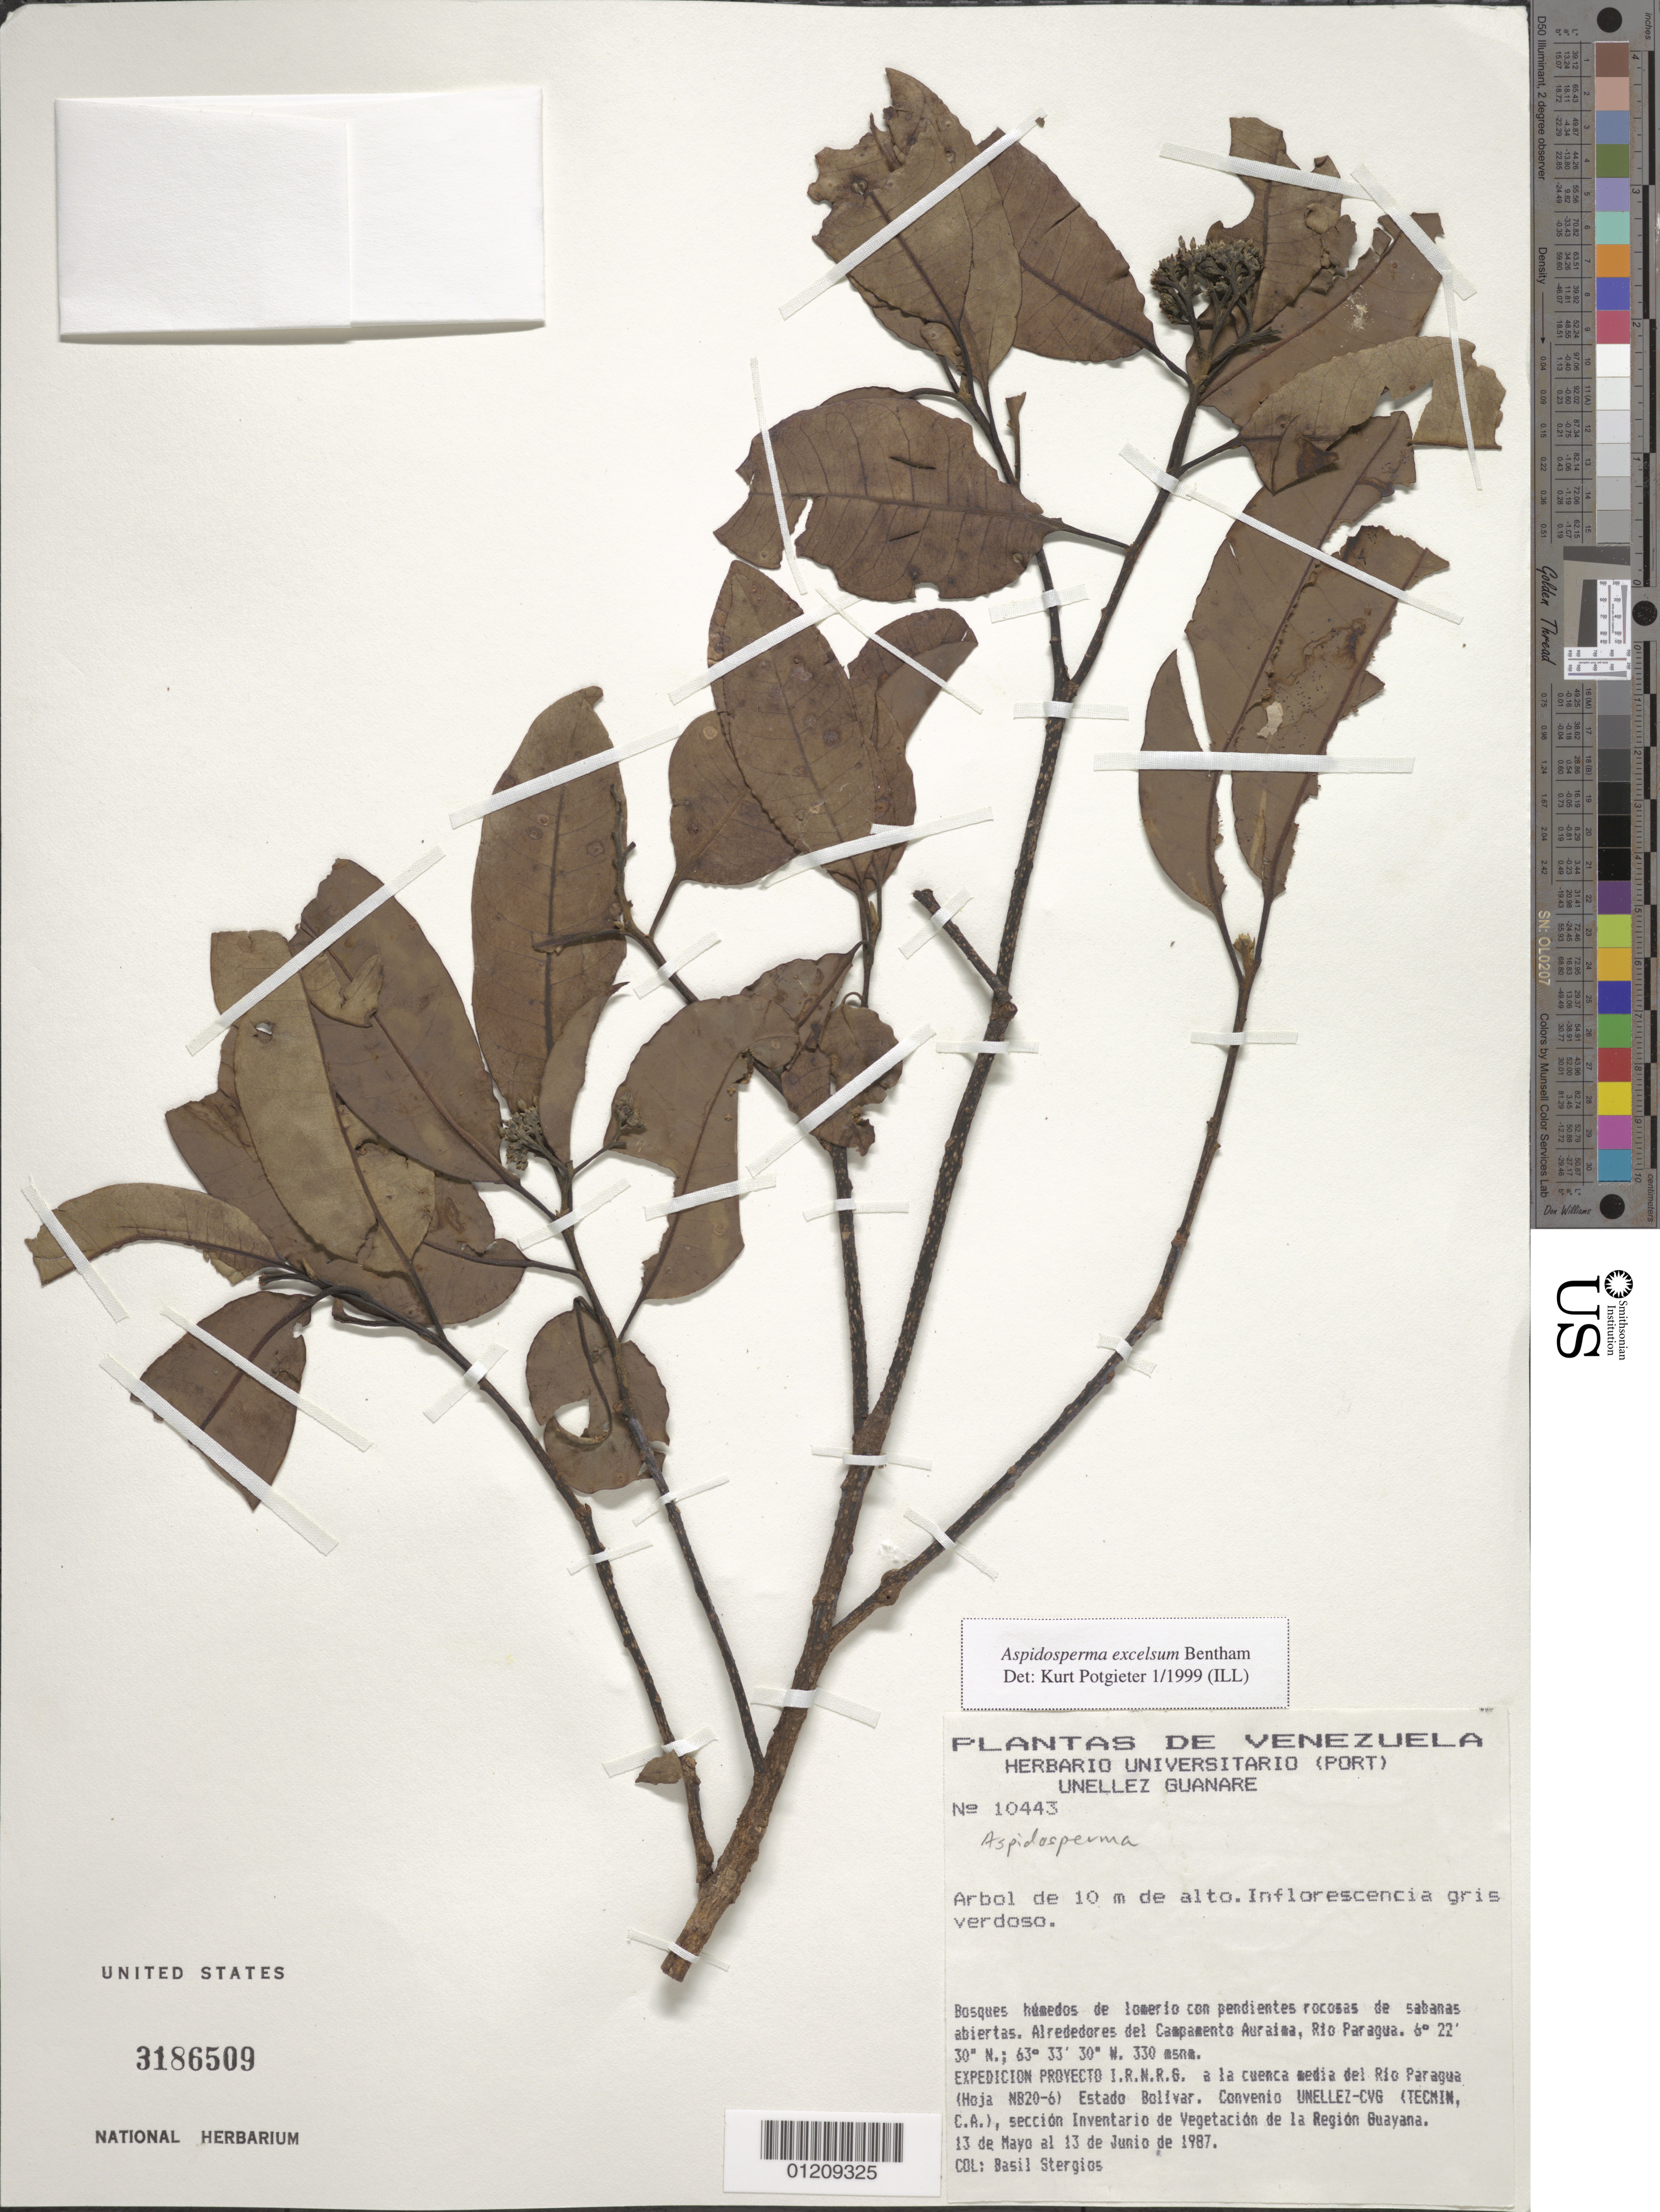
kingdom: Plantae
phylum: Tracheophyta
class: Magnoliopsida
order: Gentianales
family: Apocynaceae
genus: Aspidosperma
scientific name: Aspidosperma excelsum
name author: Benth.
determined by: Potgieter, K.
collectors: B. G. Stergios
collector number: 10443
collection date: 1987-05-13/1987-06-13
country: Venezuela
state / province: Bolivar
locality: Campamento Auraima, Rio Paragua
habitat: Bosques humedos de lomerio con pendientes rocosas de sabanas abiertas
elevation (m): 330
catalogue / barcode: US 3186509